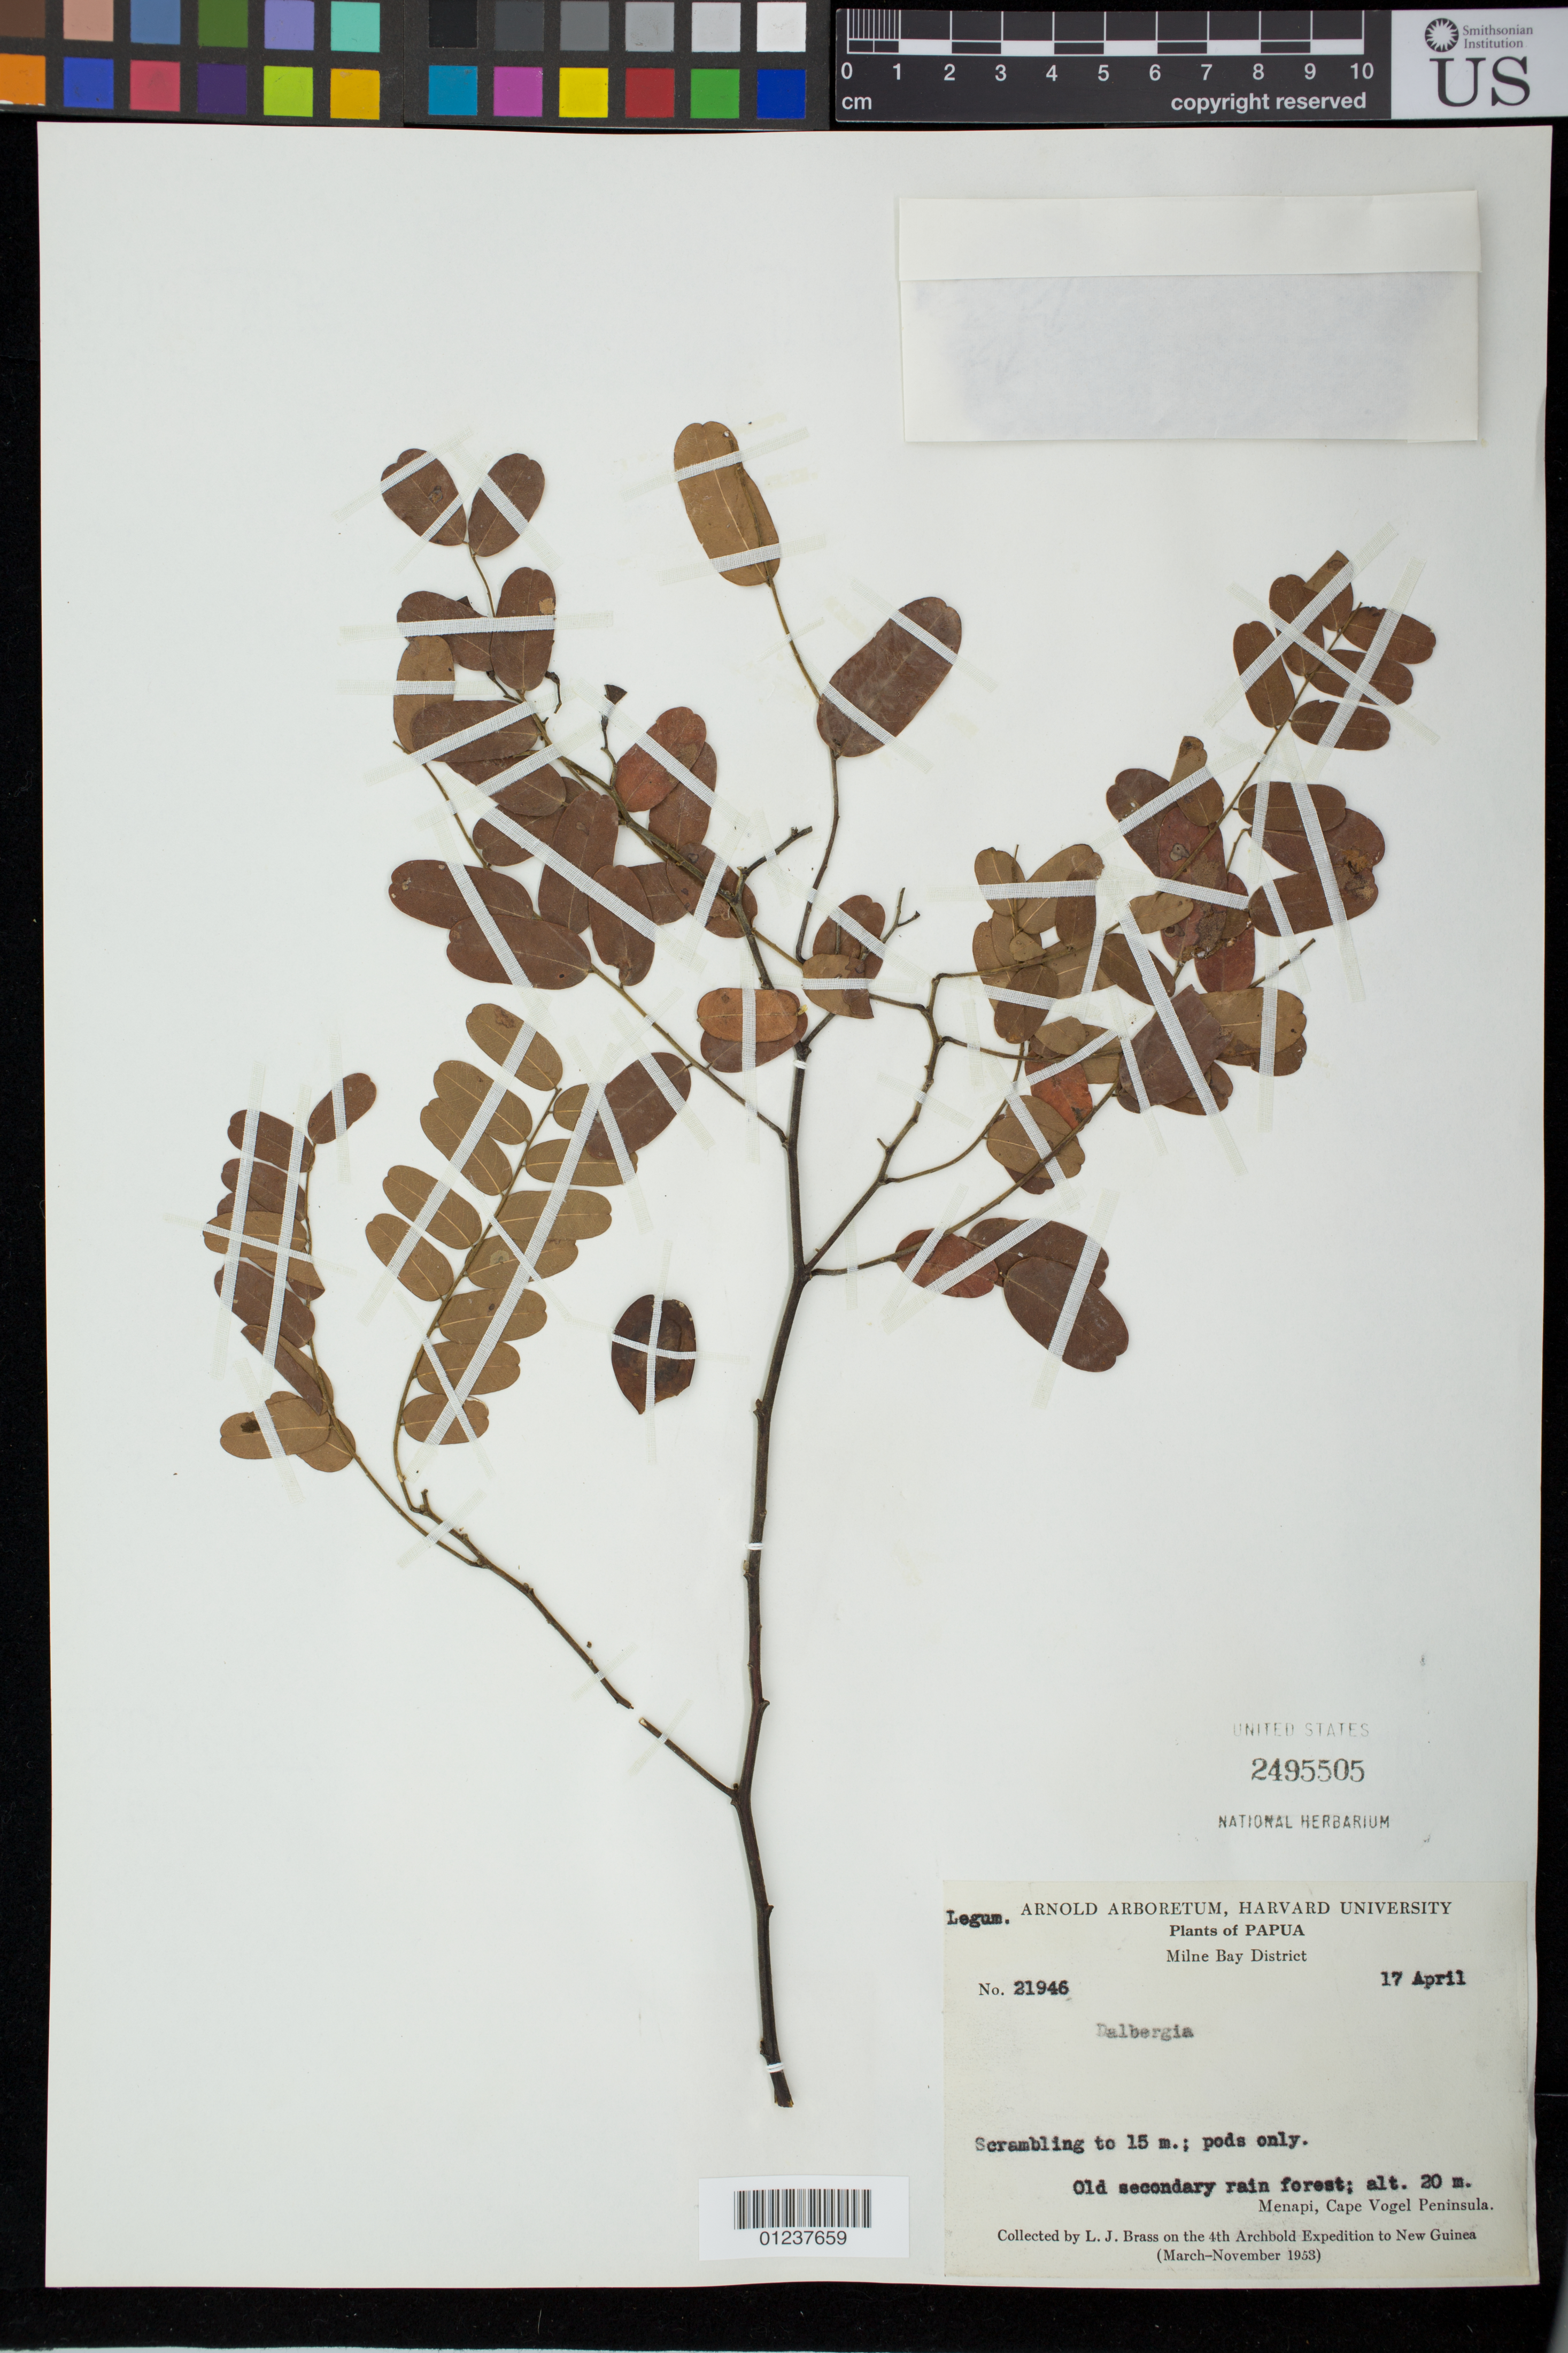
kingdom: Plantae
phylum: Tracheophyta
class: Magnoliopsida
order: Fabales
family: Fabaceae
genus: Dalbergia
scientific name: Dalbergia sp.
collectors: L. J. Brass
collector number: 21946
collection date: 1953-04-17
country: Papua New Guinea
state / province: Milne Bay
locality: Menapi, Cape Vogel Peninsula.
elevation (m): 20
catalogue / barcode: US 2495505